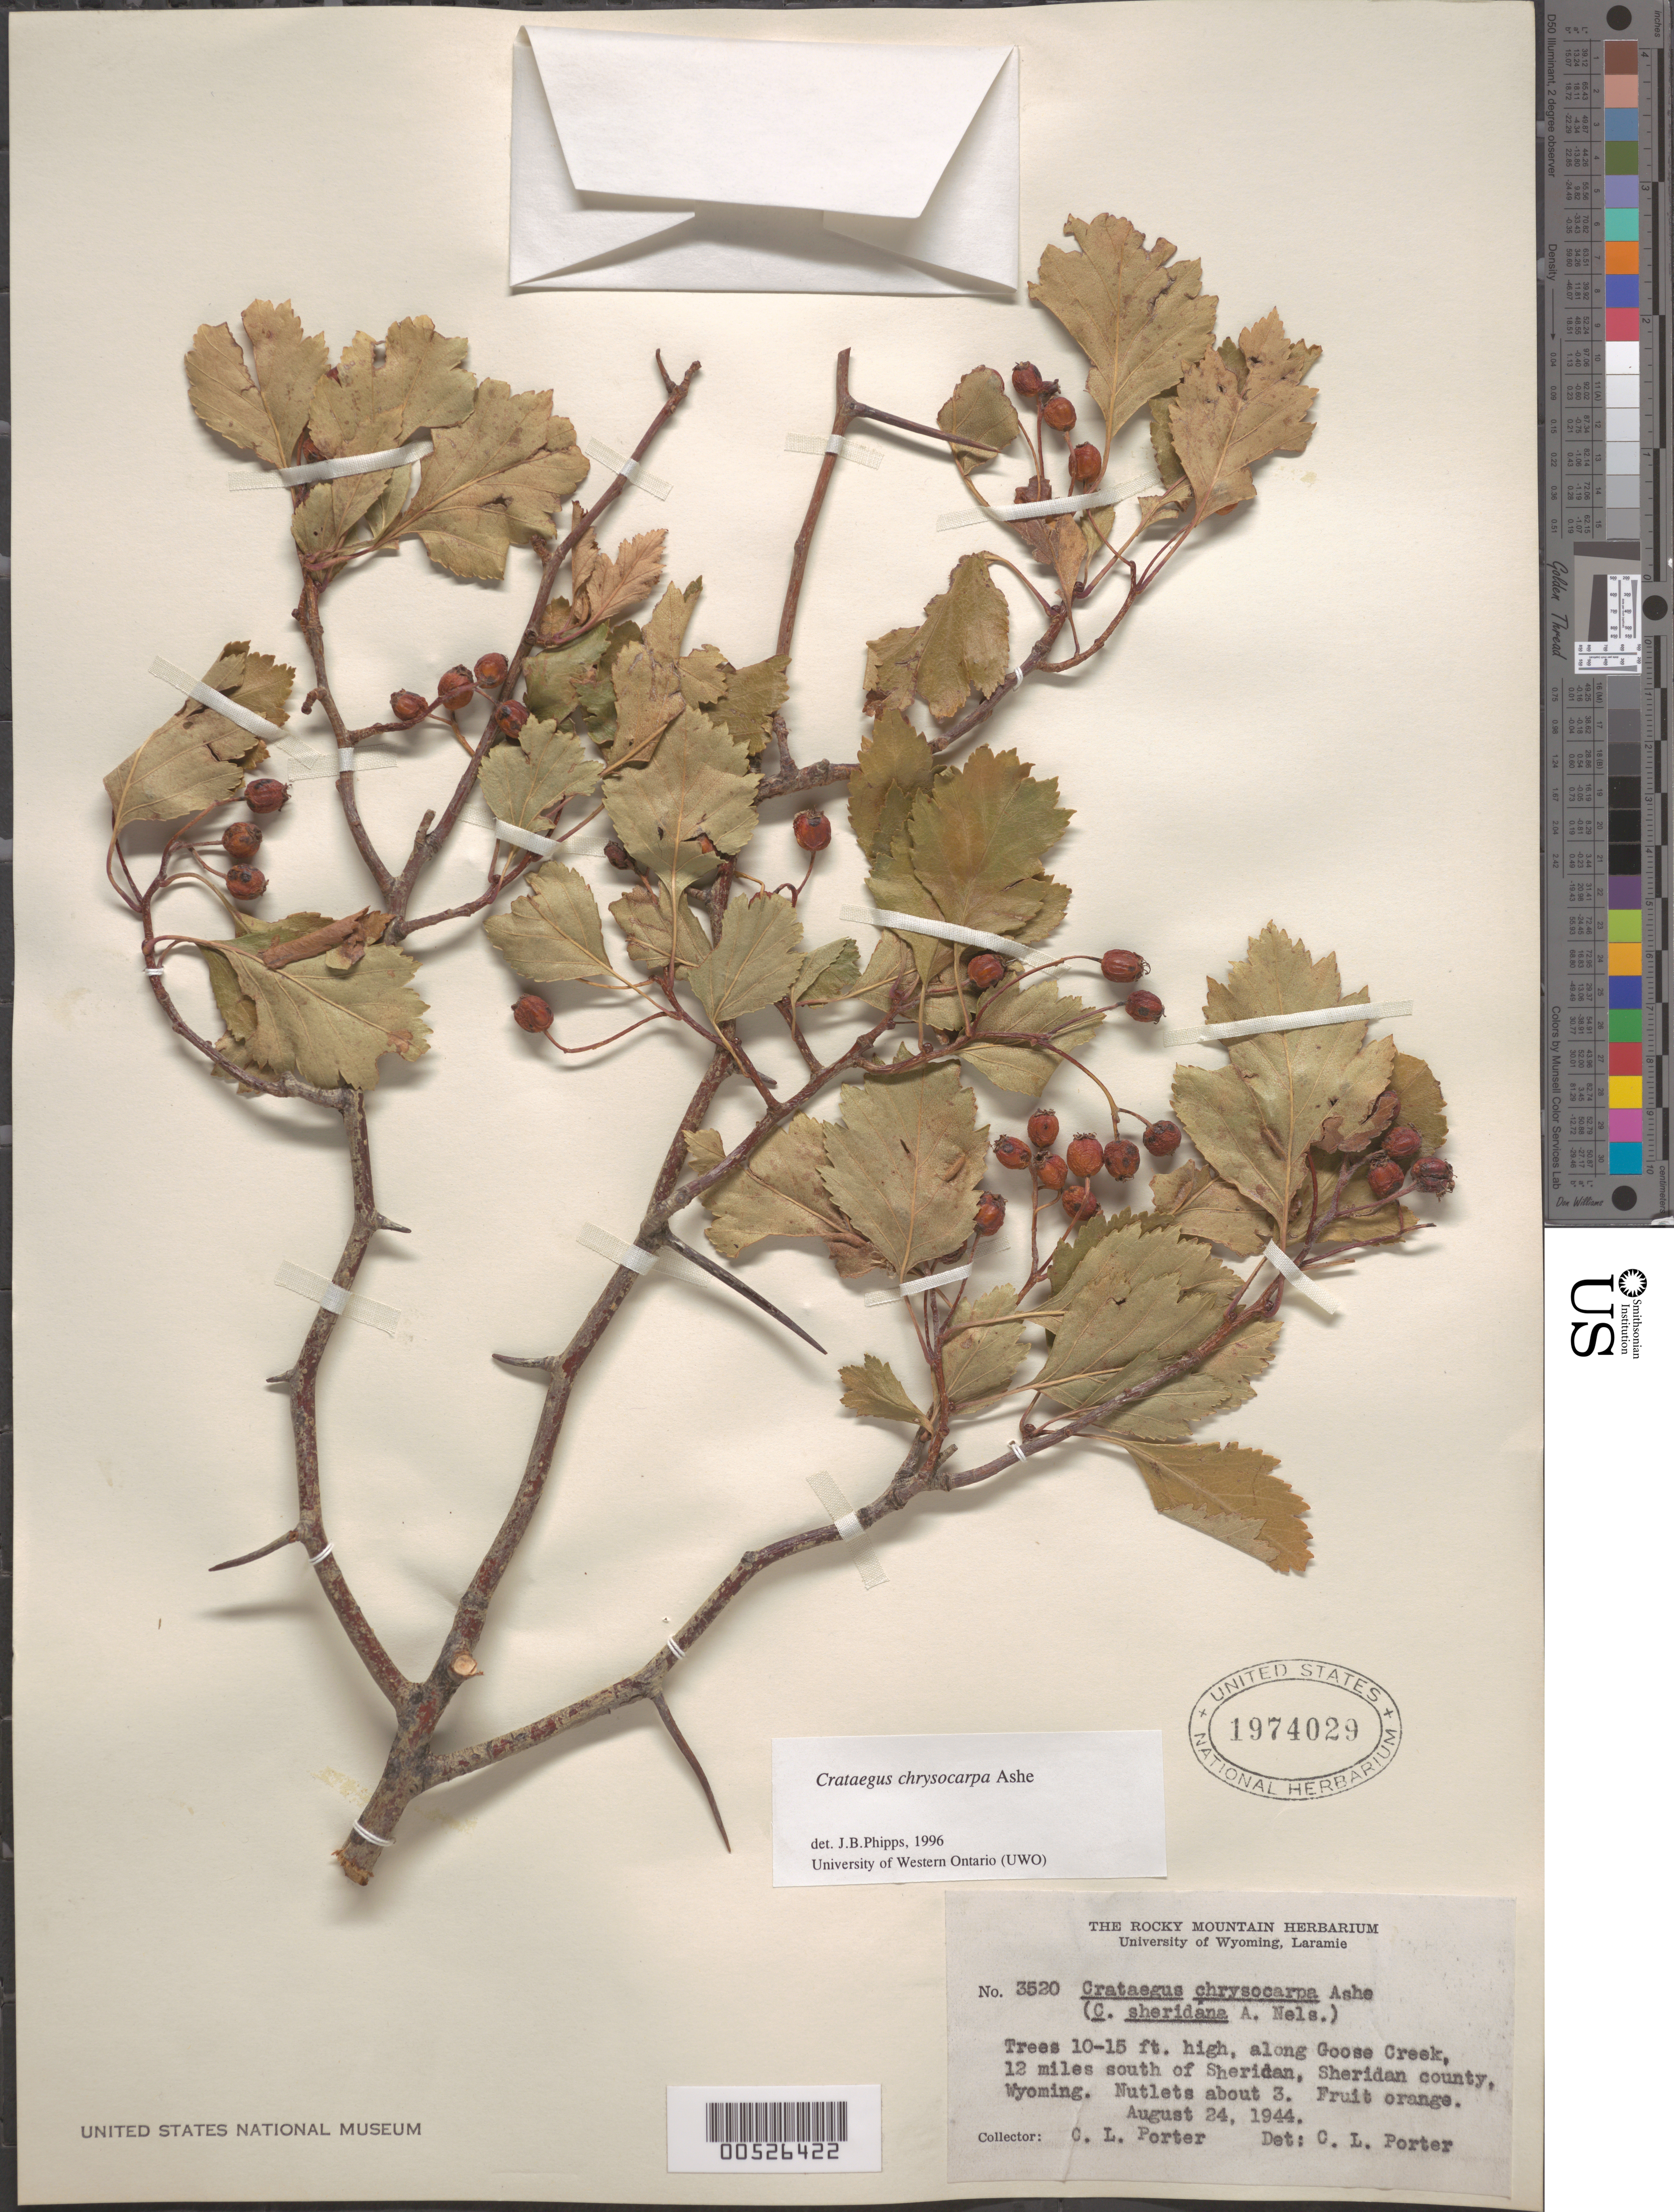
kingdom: Plantae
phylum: Tracheophyta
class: Magnoliopsida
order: Rosales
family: Rosaceae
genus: Crataegus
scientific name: Crataegus chrysocarpa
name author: Ashe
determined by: Porter, C. L.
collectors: C. L. Porter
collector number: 3520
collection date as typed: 24 Aug 1944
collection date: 1944-08-24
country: United States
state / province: Wyoming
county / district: Sheridan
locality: Along Goose Creek, 12 mi. S of Sheridan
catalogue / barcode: US 1974029